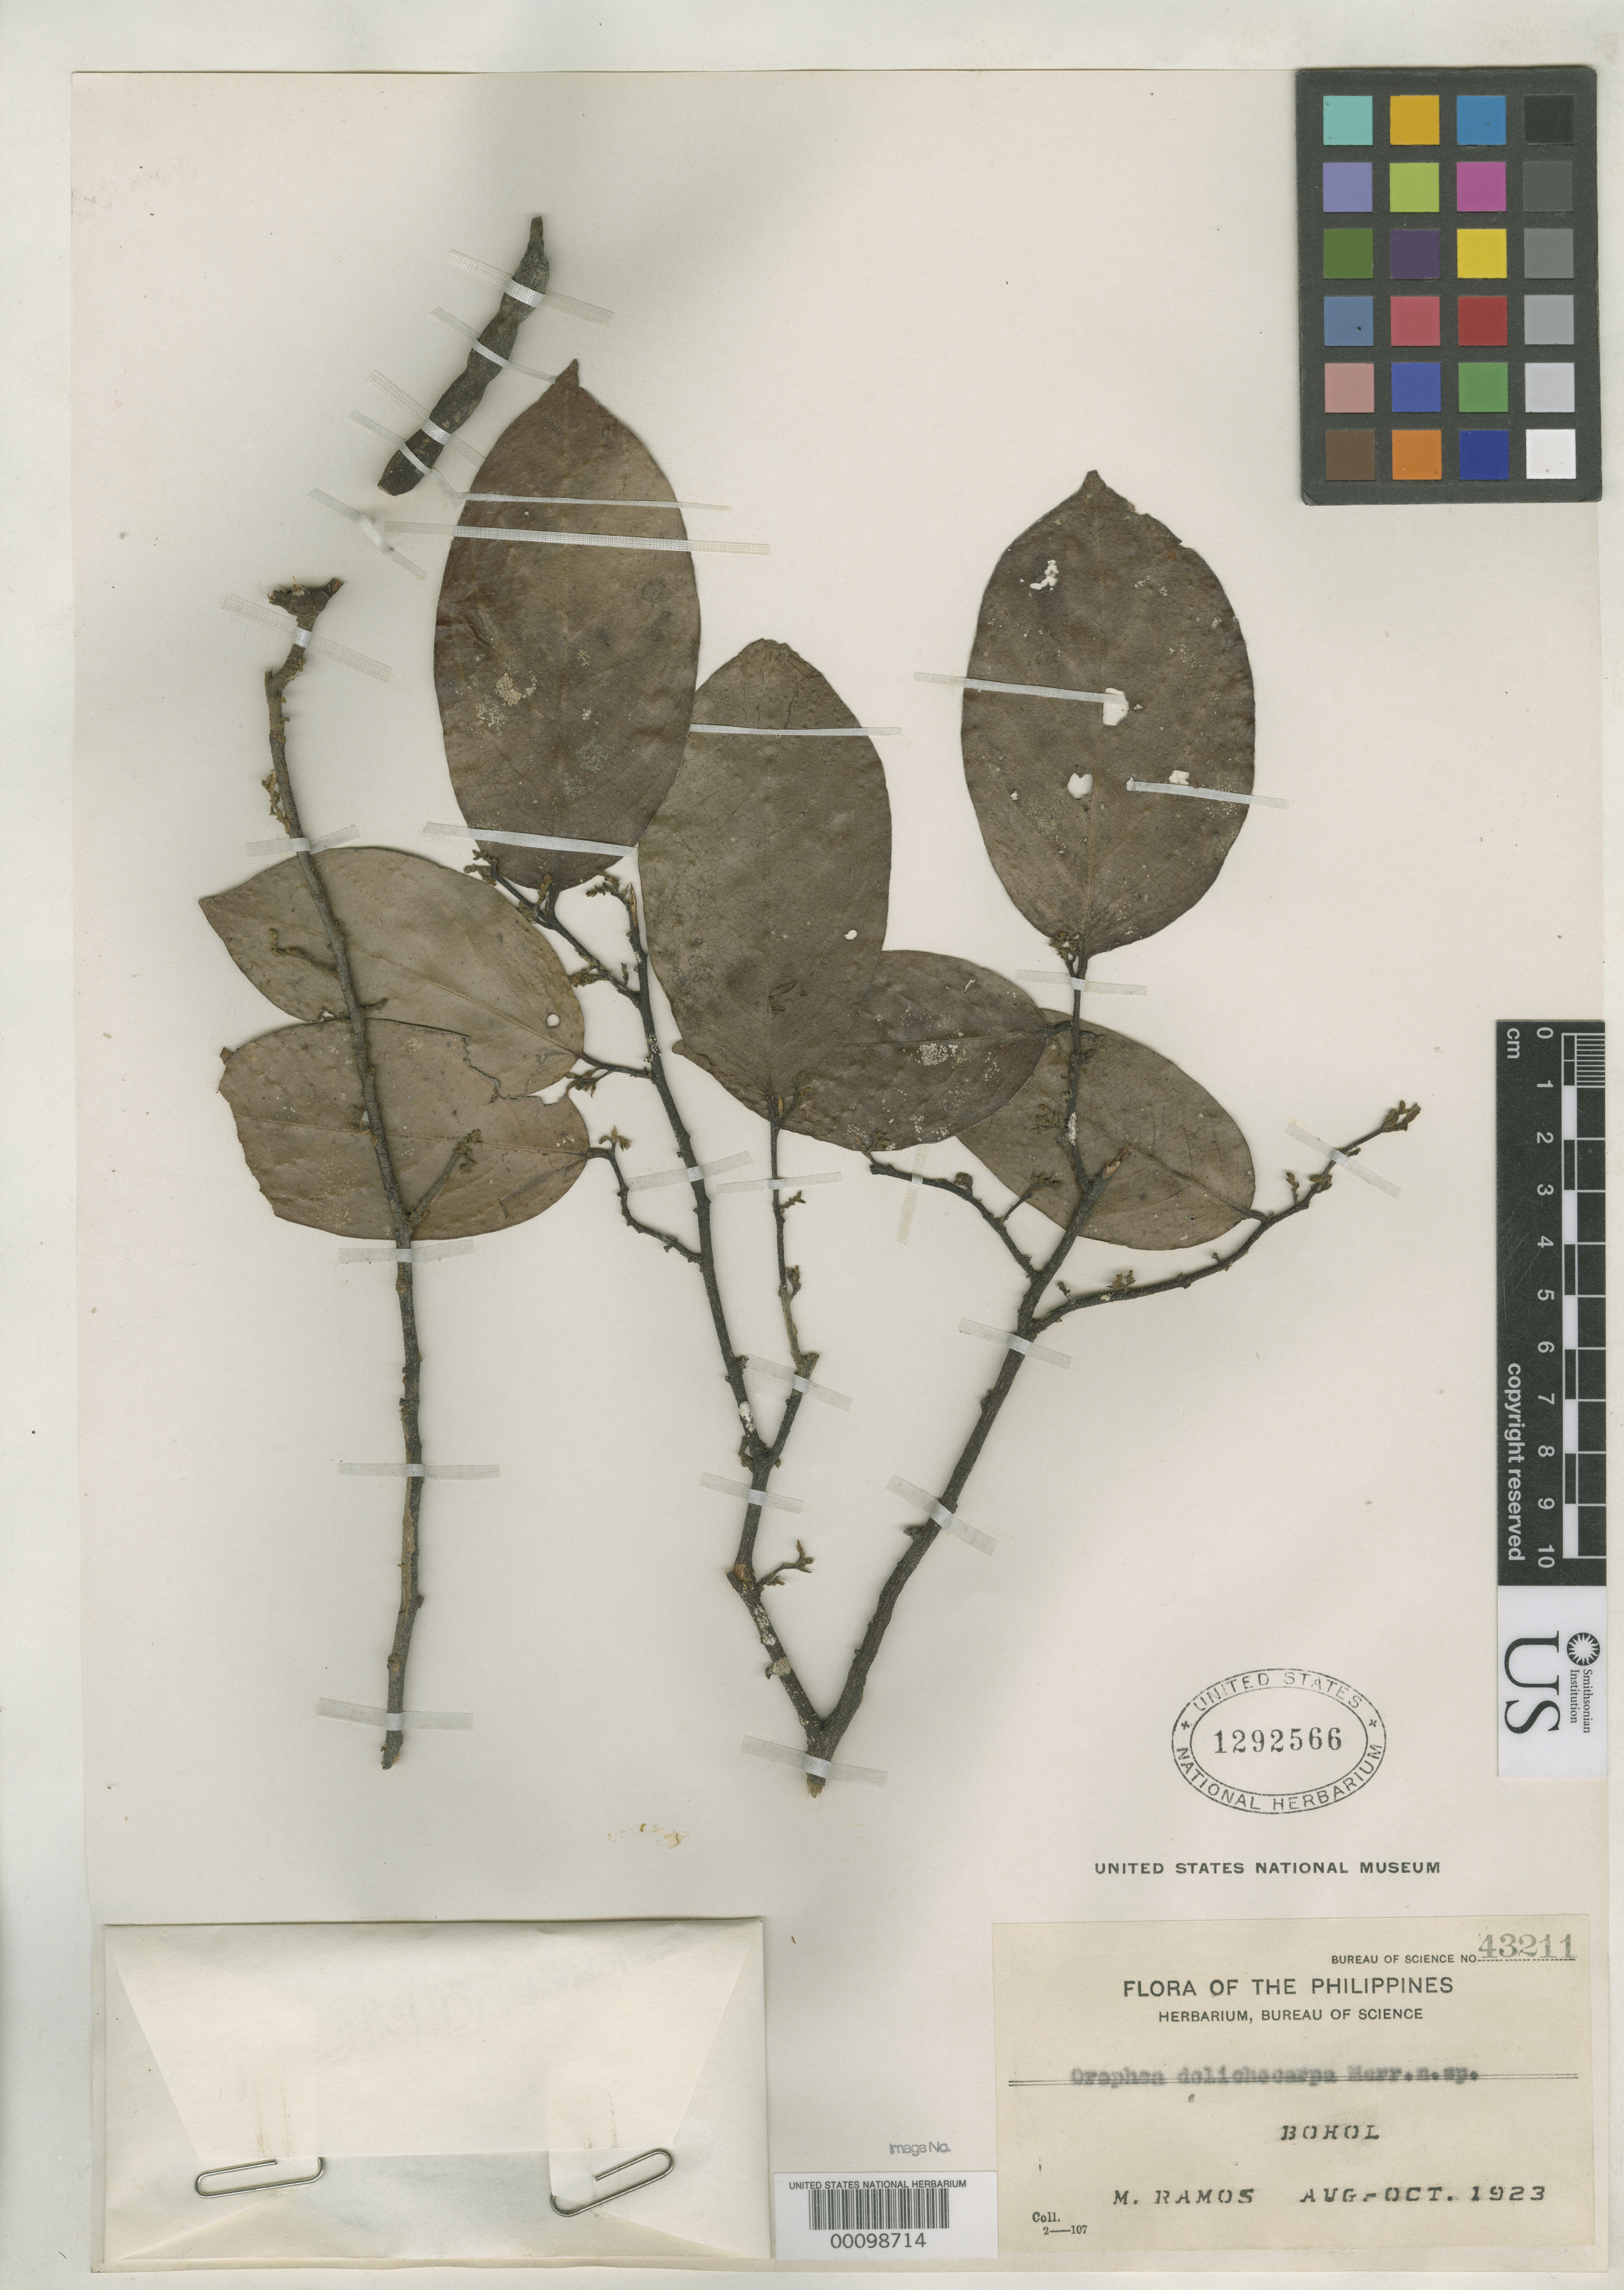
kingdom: Plantae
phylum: Tracheophyta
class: Magnoliopsida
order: Magnoliales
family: Annonaceae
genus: Orophea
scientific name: Orophea dolichocarpa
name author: Merr.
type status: Isotype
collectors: M. Ramos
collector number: Bur. Sci. 43211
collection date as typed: Aug 1923 to -- Oct 1923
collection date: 1923-08/1923-10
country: Philippines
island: Bohol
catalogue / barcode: US 1292566